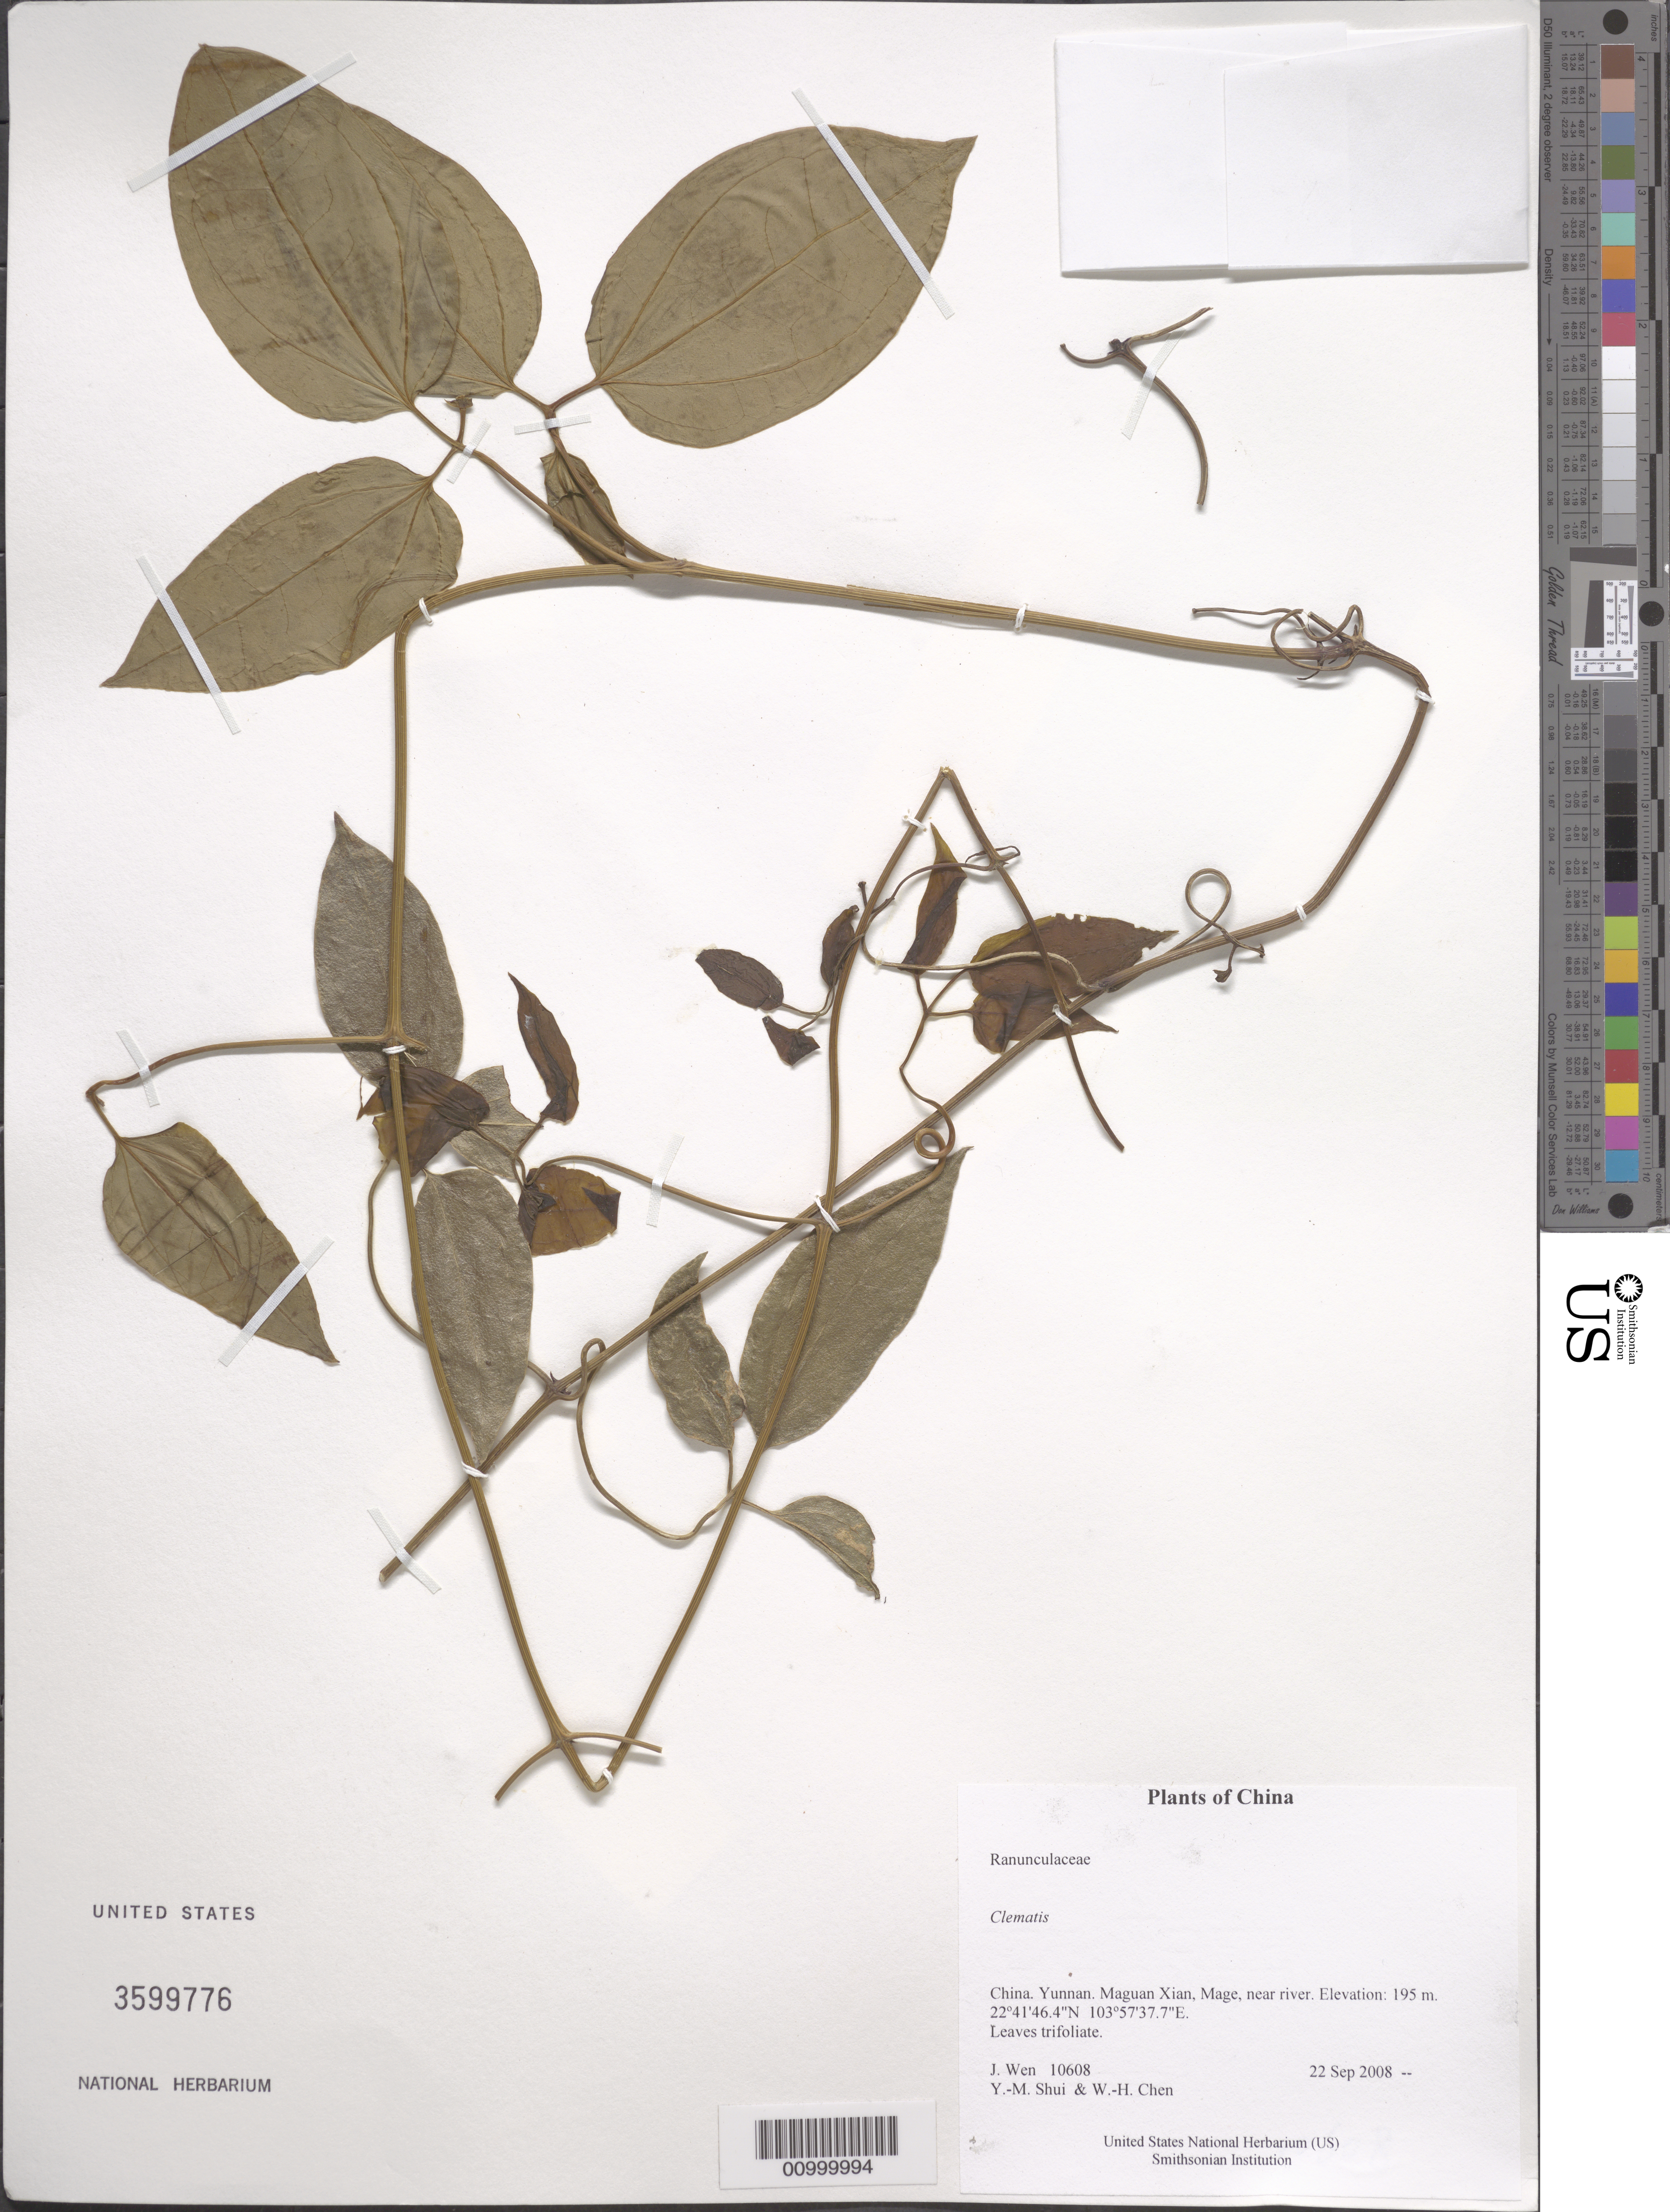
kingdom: Plantae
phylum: Tracheophyta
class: Magnoliopsida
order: Ranunculales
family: Ranunculaceae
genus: Clematis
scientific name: Clematis sp.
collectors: J. Wen, Y. Shui & W. Chen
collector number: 10608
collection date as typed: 22 Sep 2008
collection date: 2008-09-22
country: China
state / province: Yunnan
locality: Maguan Xian, Mage, near river.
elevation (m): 195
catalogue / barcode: US 3599776